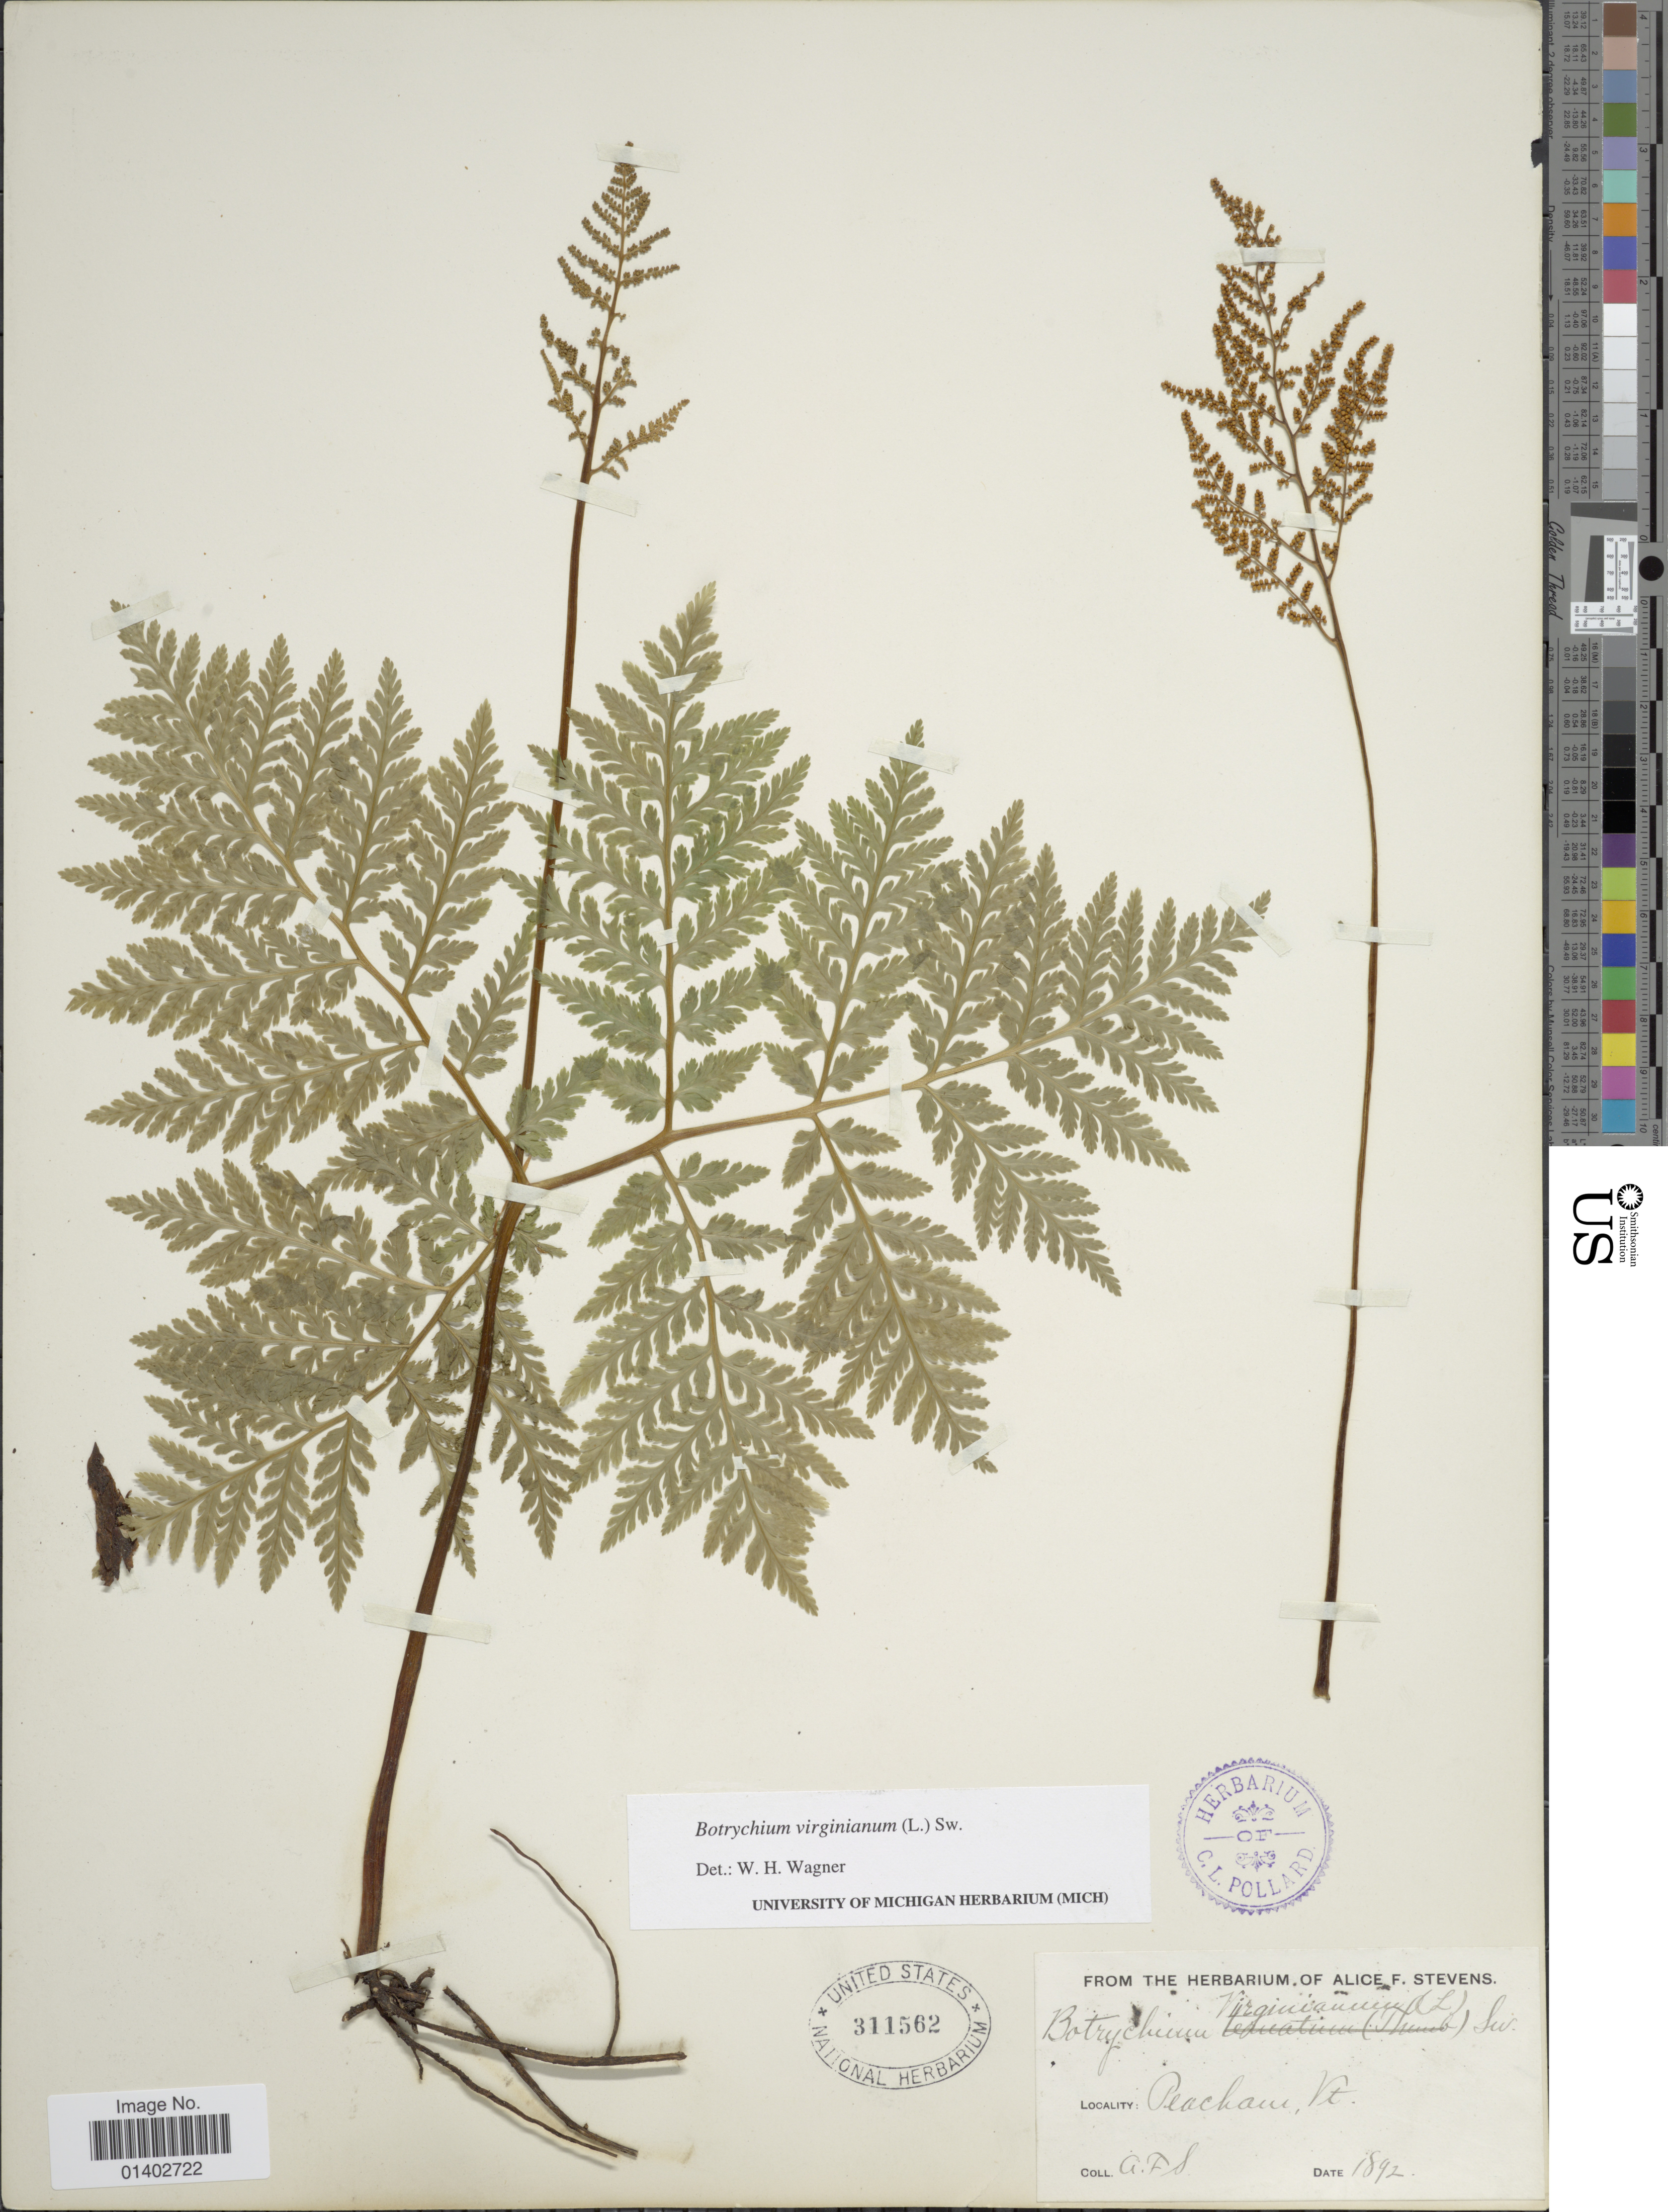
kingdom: Plantae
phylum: Tracheophyta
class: Polypodiopsida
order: Ophioglossales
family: Ophioglossaceae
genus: Botrychium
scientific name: Botrychium virginianum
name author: (L.) Sw.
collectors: A. Stevens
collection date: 1892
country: United States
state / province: Vermont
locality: Peacham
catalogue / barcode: US 311562